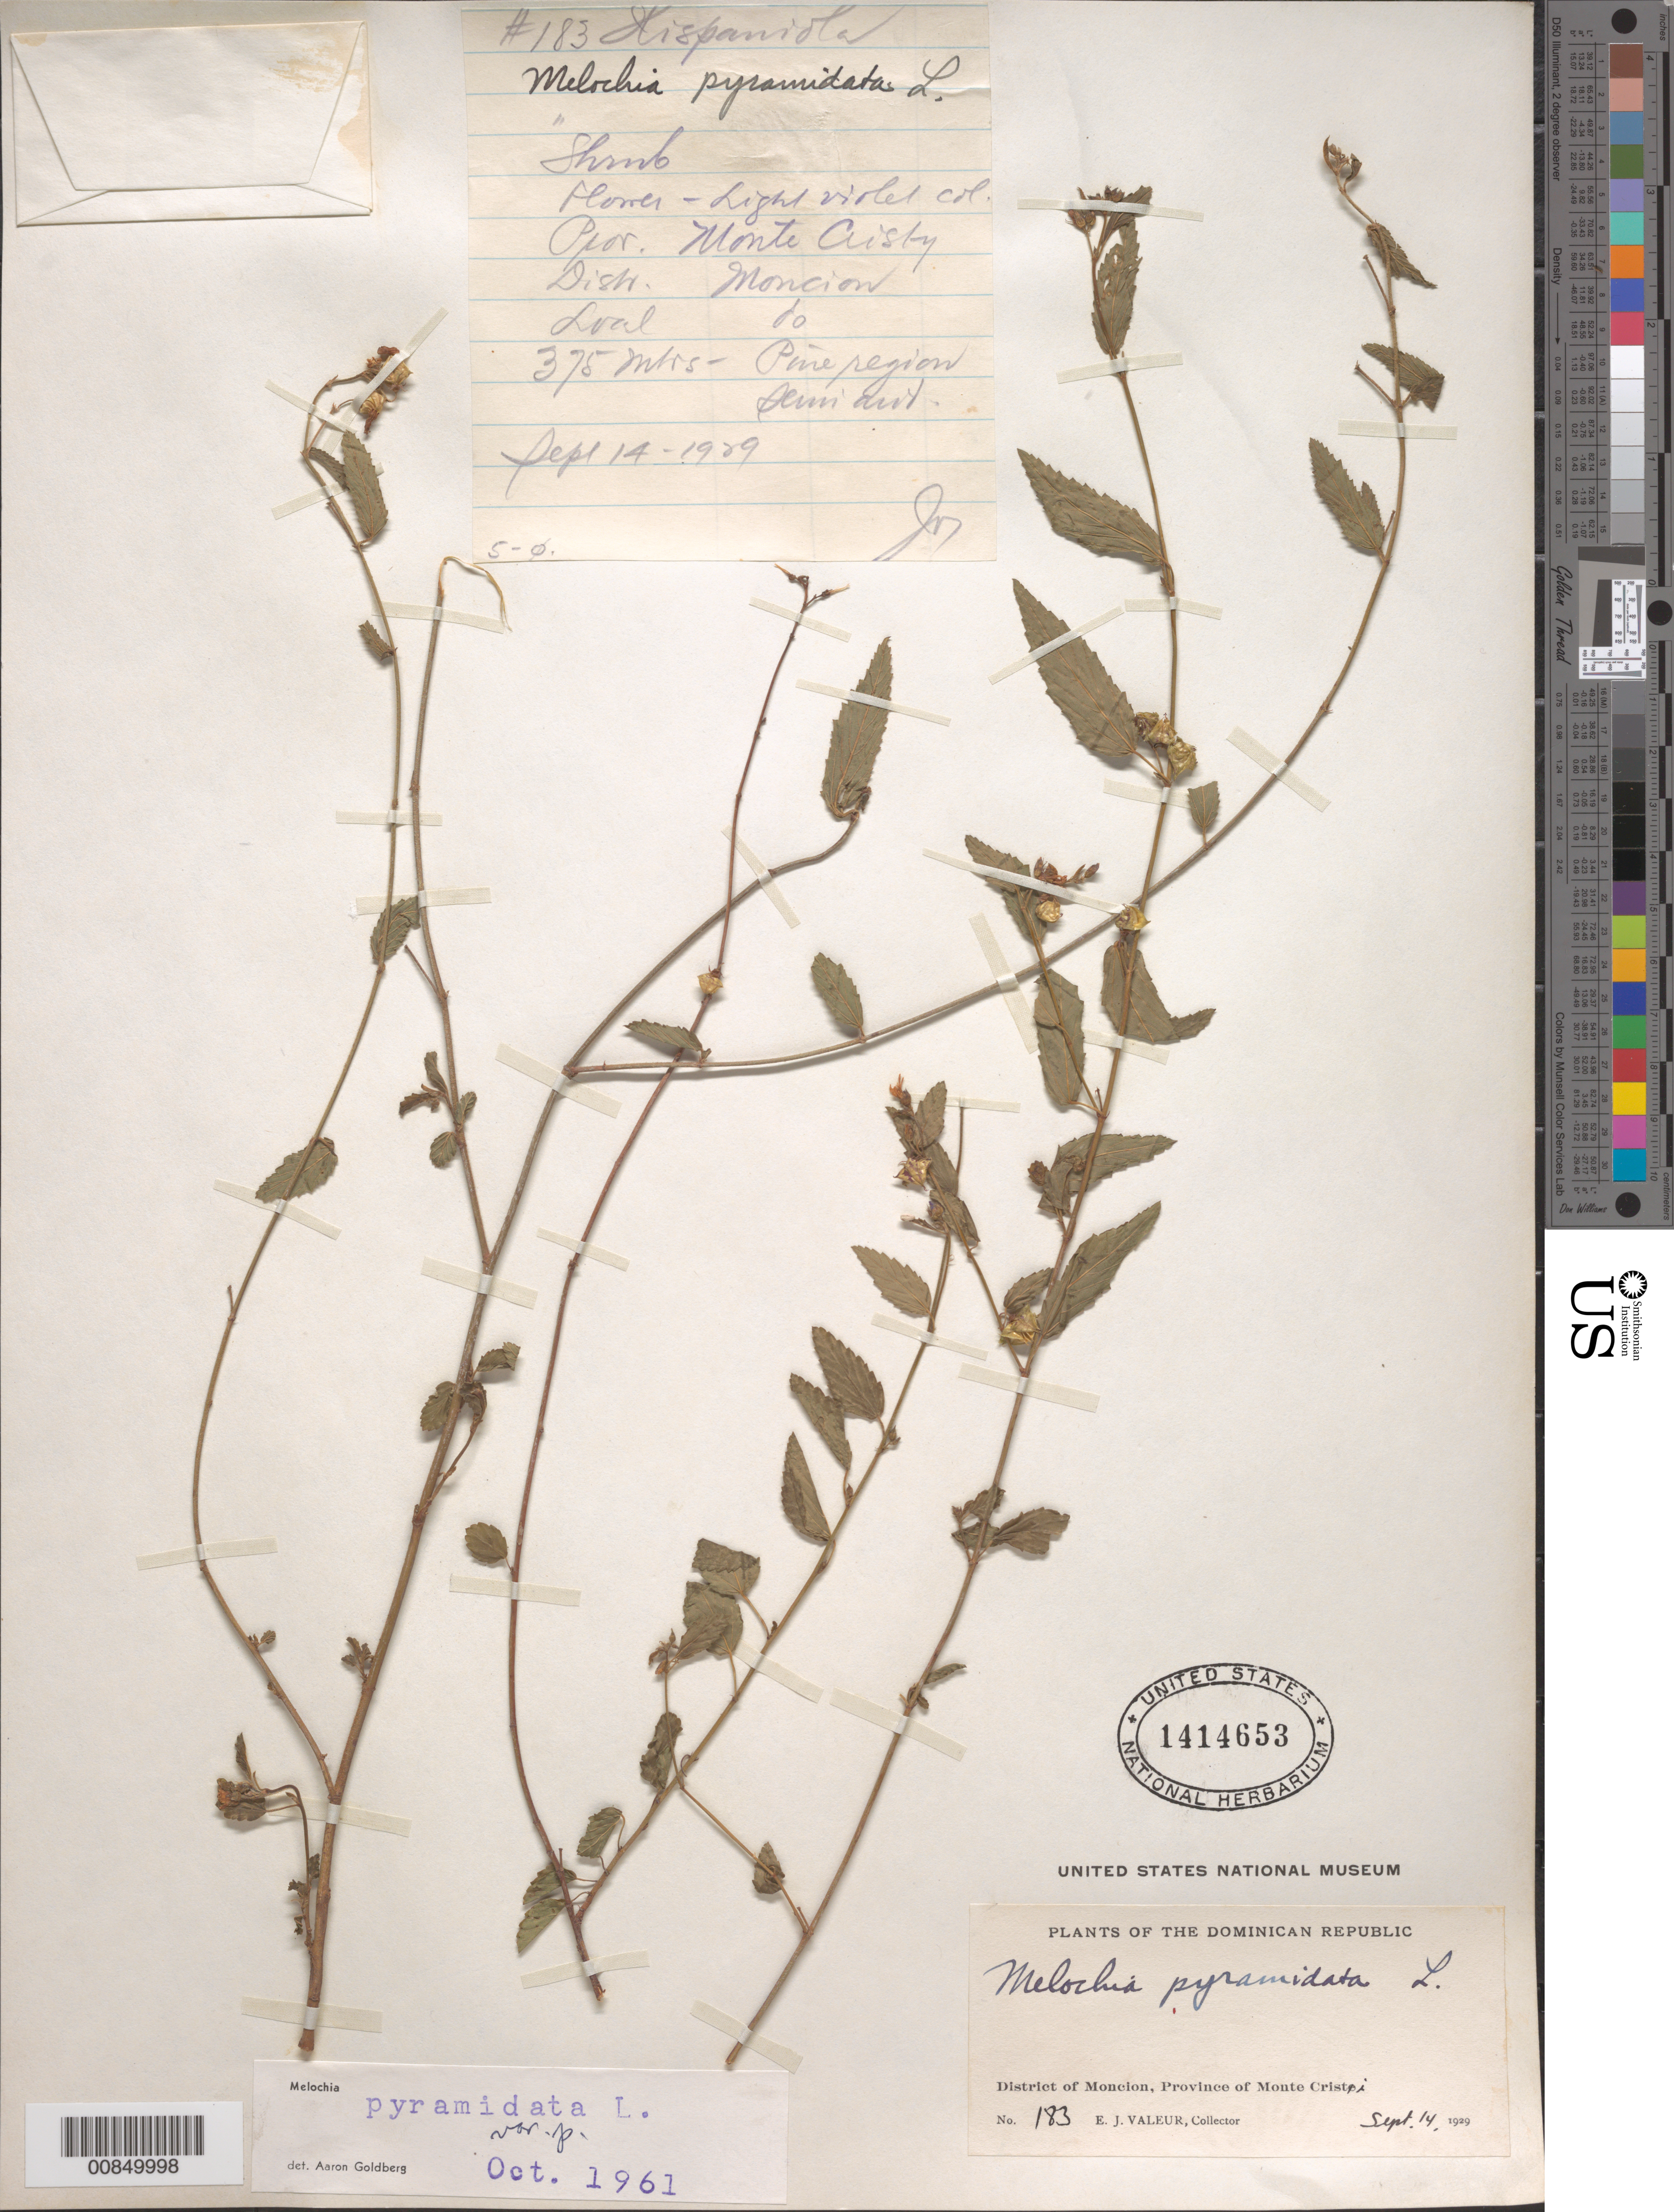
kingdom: Plantae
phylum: Tracheophyta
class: Magnoliopsida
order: Malvales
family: Malvaceae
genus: Melochia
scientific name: Melochia pyramidata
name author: L.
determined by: Goldberg, Aaron, (US), NMNH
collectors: E. Valeur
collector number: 183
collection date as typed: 14 Sep 1929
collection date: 1929-09-14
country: Dominican Republic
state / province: Monte Cristi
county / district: Monción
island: Hispaniola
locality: Io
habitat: Semi arid pine region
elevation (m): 375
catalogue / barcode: US 1414653